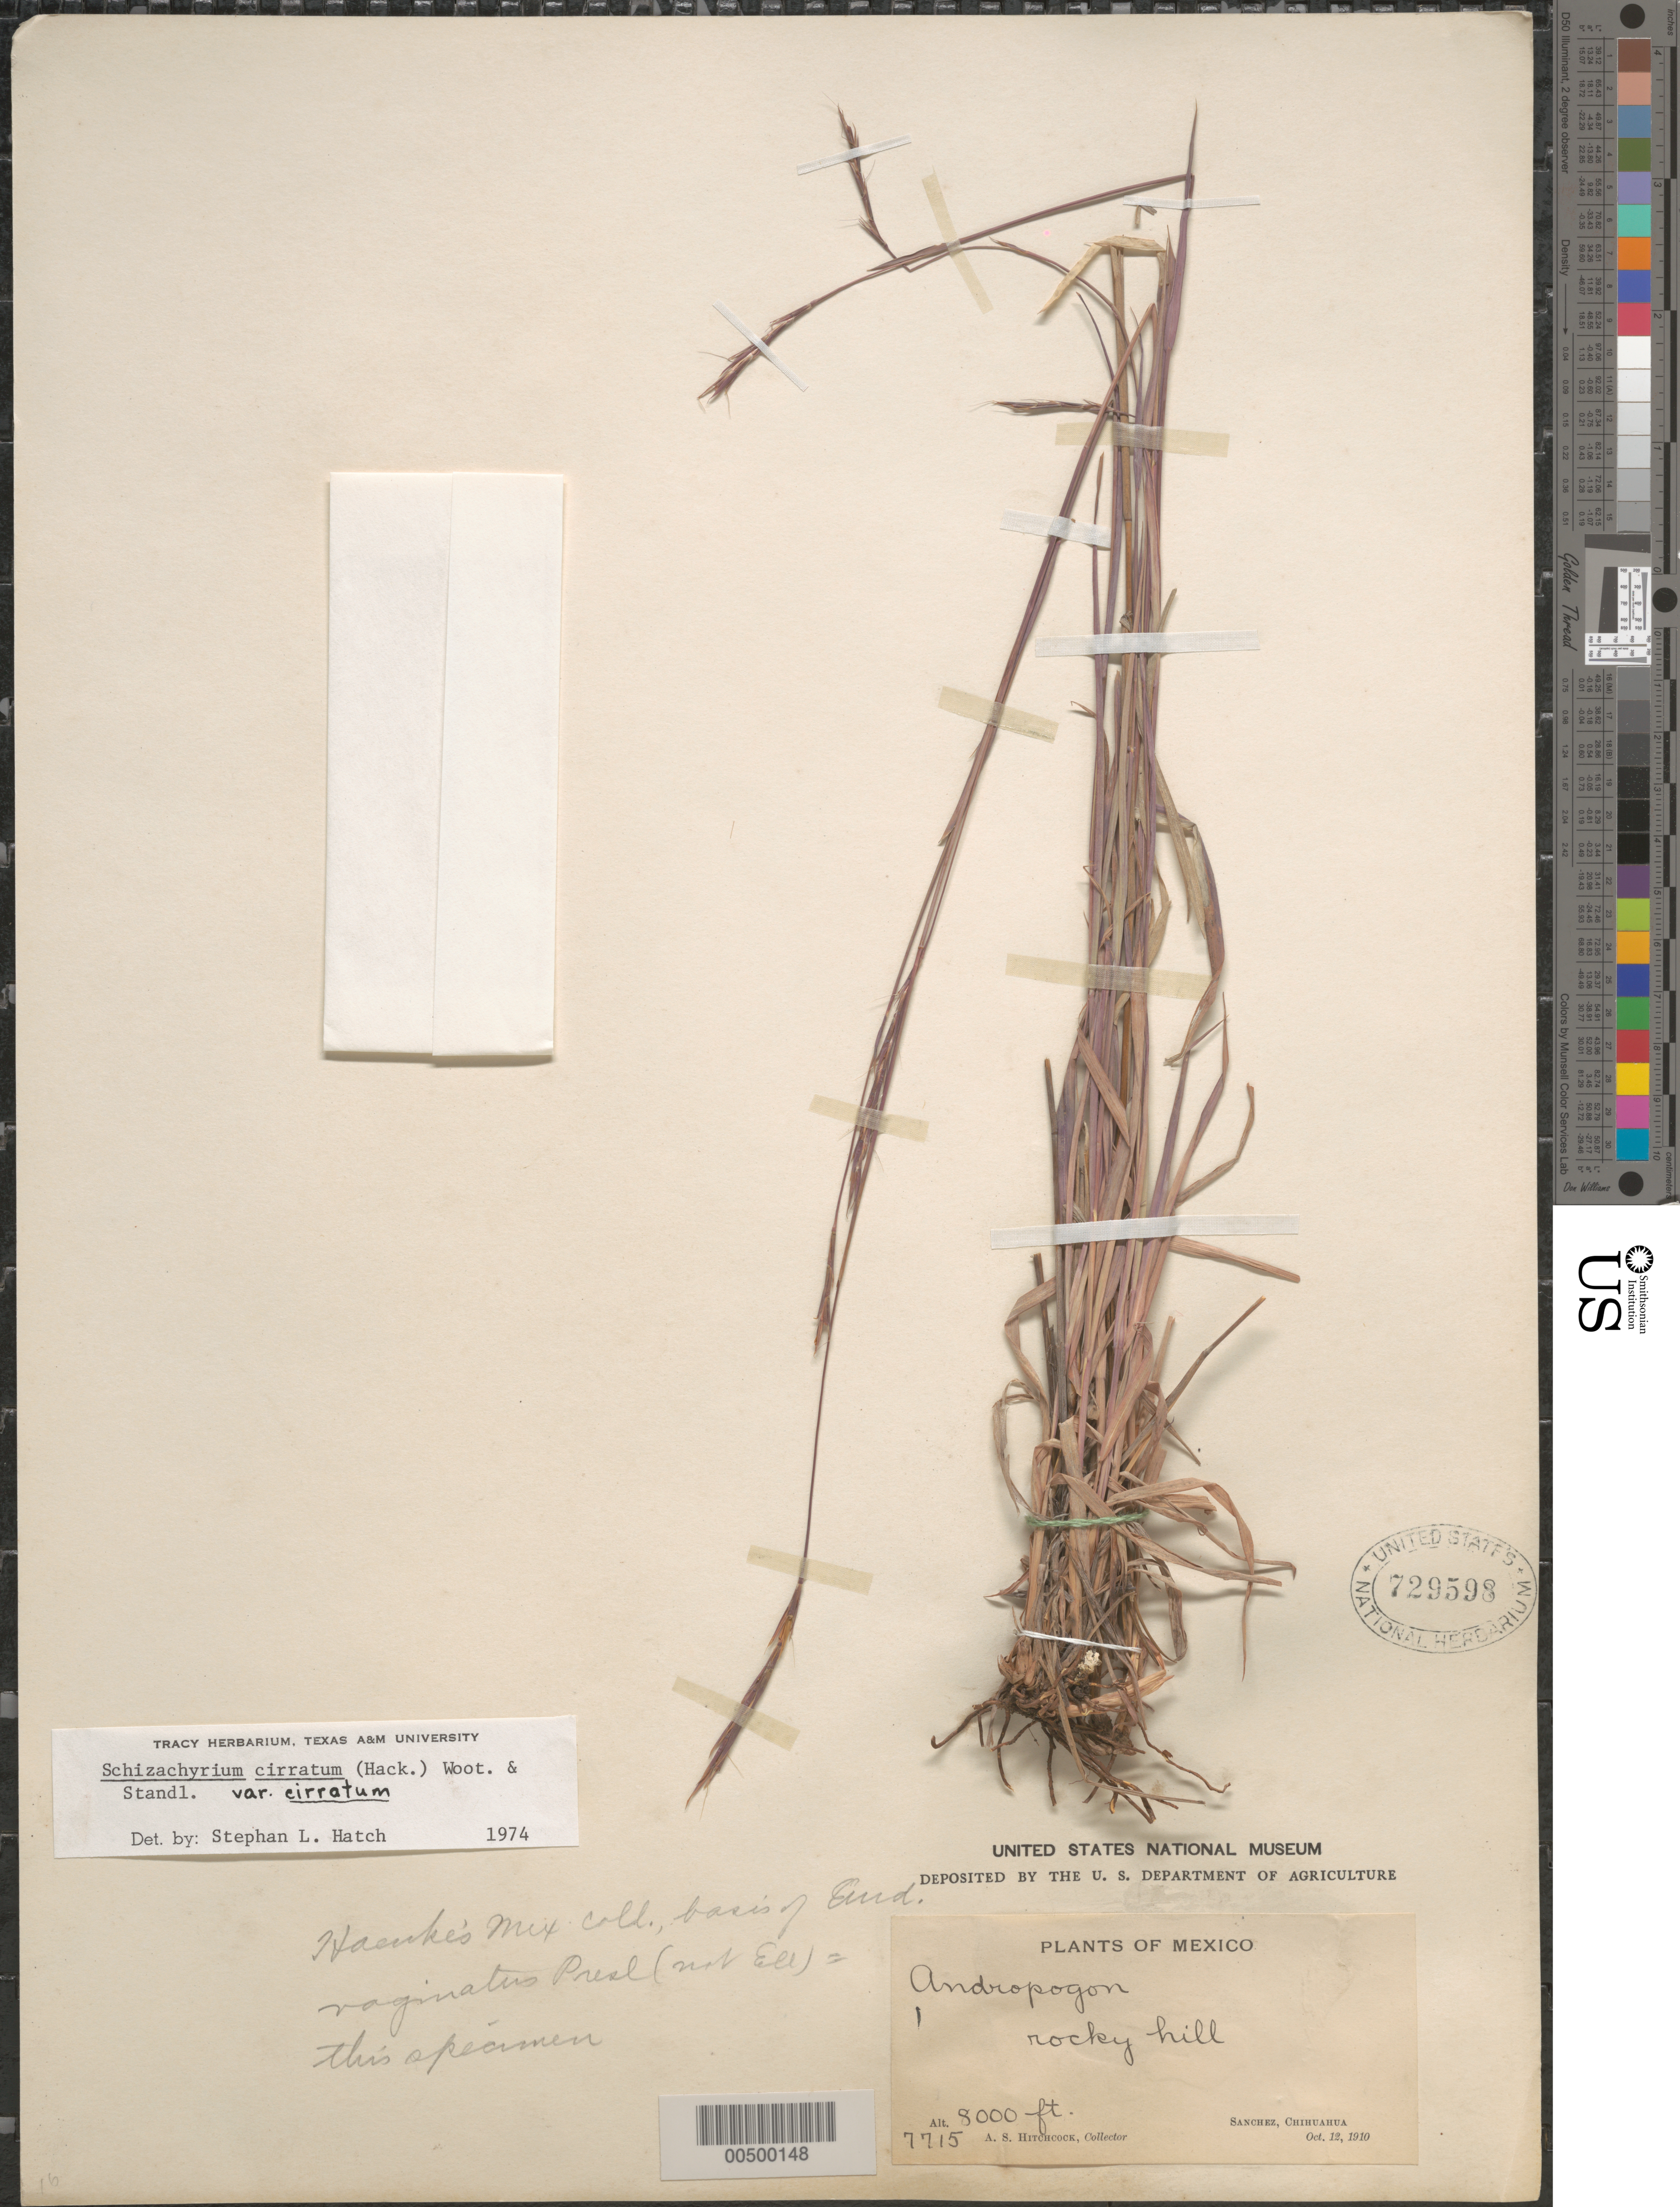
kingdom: Plantae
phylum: Tracheophyta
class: Liliopsida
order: Poales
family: Poaceae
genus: Schizachyrium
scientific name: Schizachyrium cirratum var. cirratum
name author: (Hack.) Wooton & Standl.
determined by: Hatch, S. L.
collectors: A. S. Hitchcock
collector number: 7715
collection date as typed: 12 Oct 1910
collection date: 1910-10-12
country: Mexico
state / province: Chihuahua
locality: Sanchez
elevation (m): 2438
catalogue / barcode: US 729598